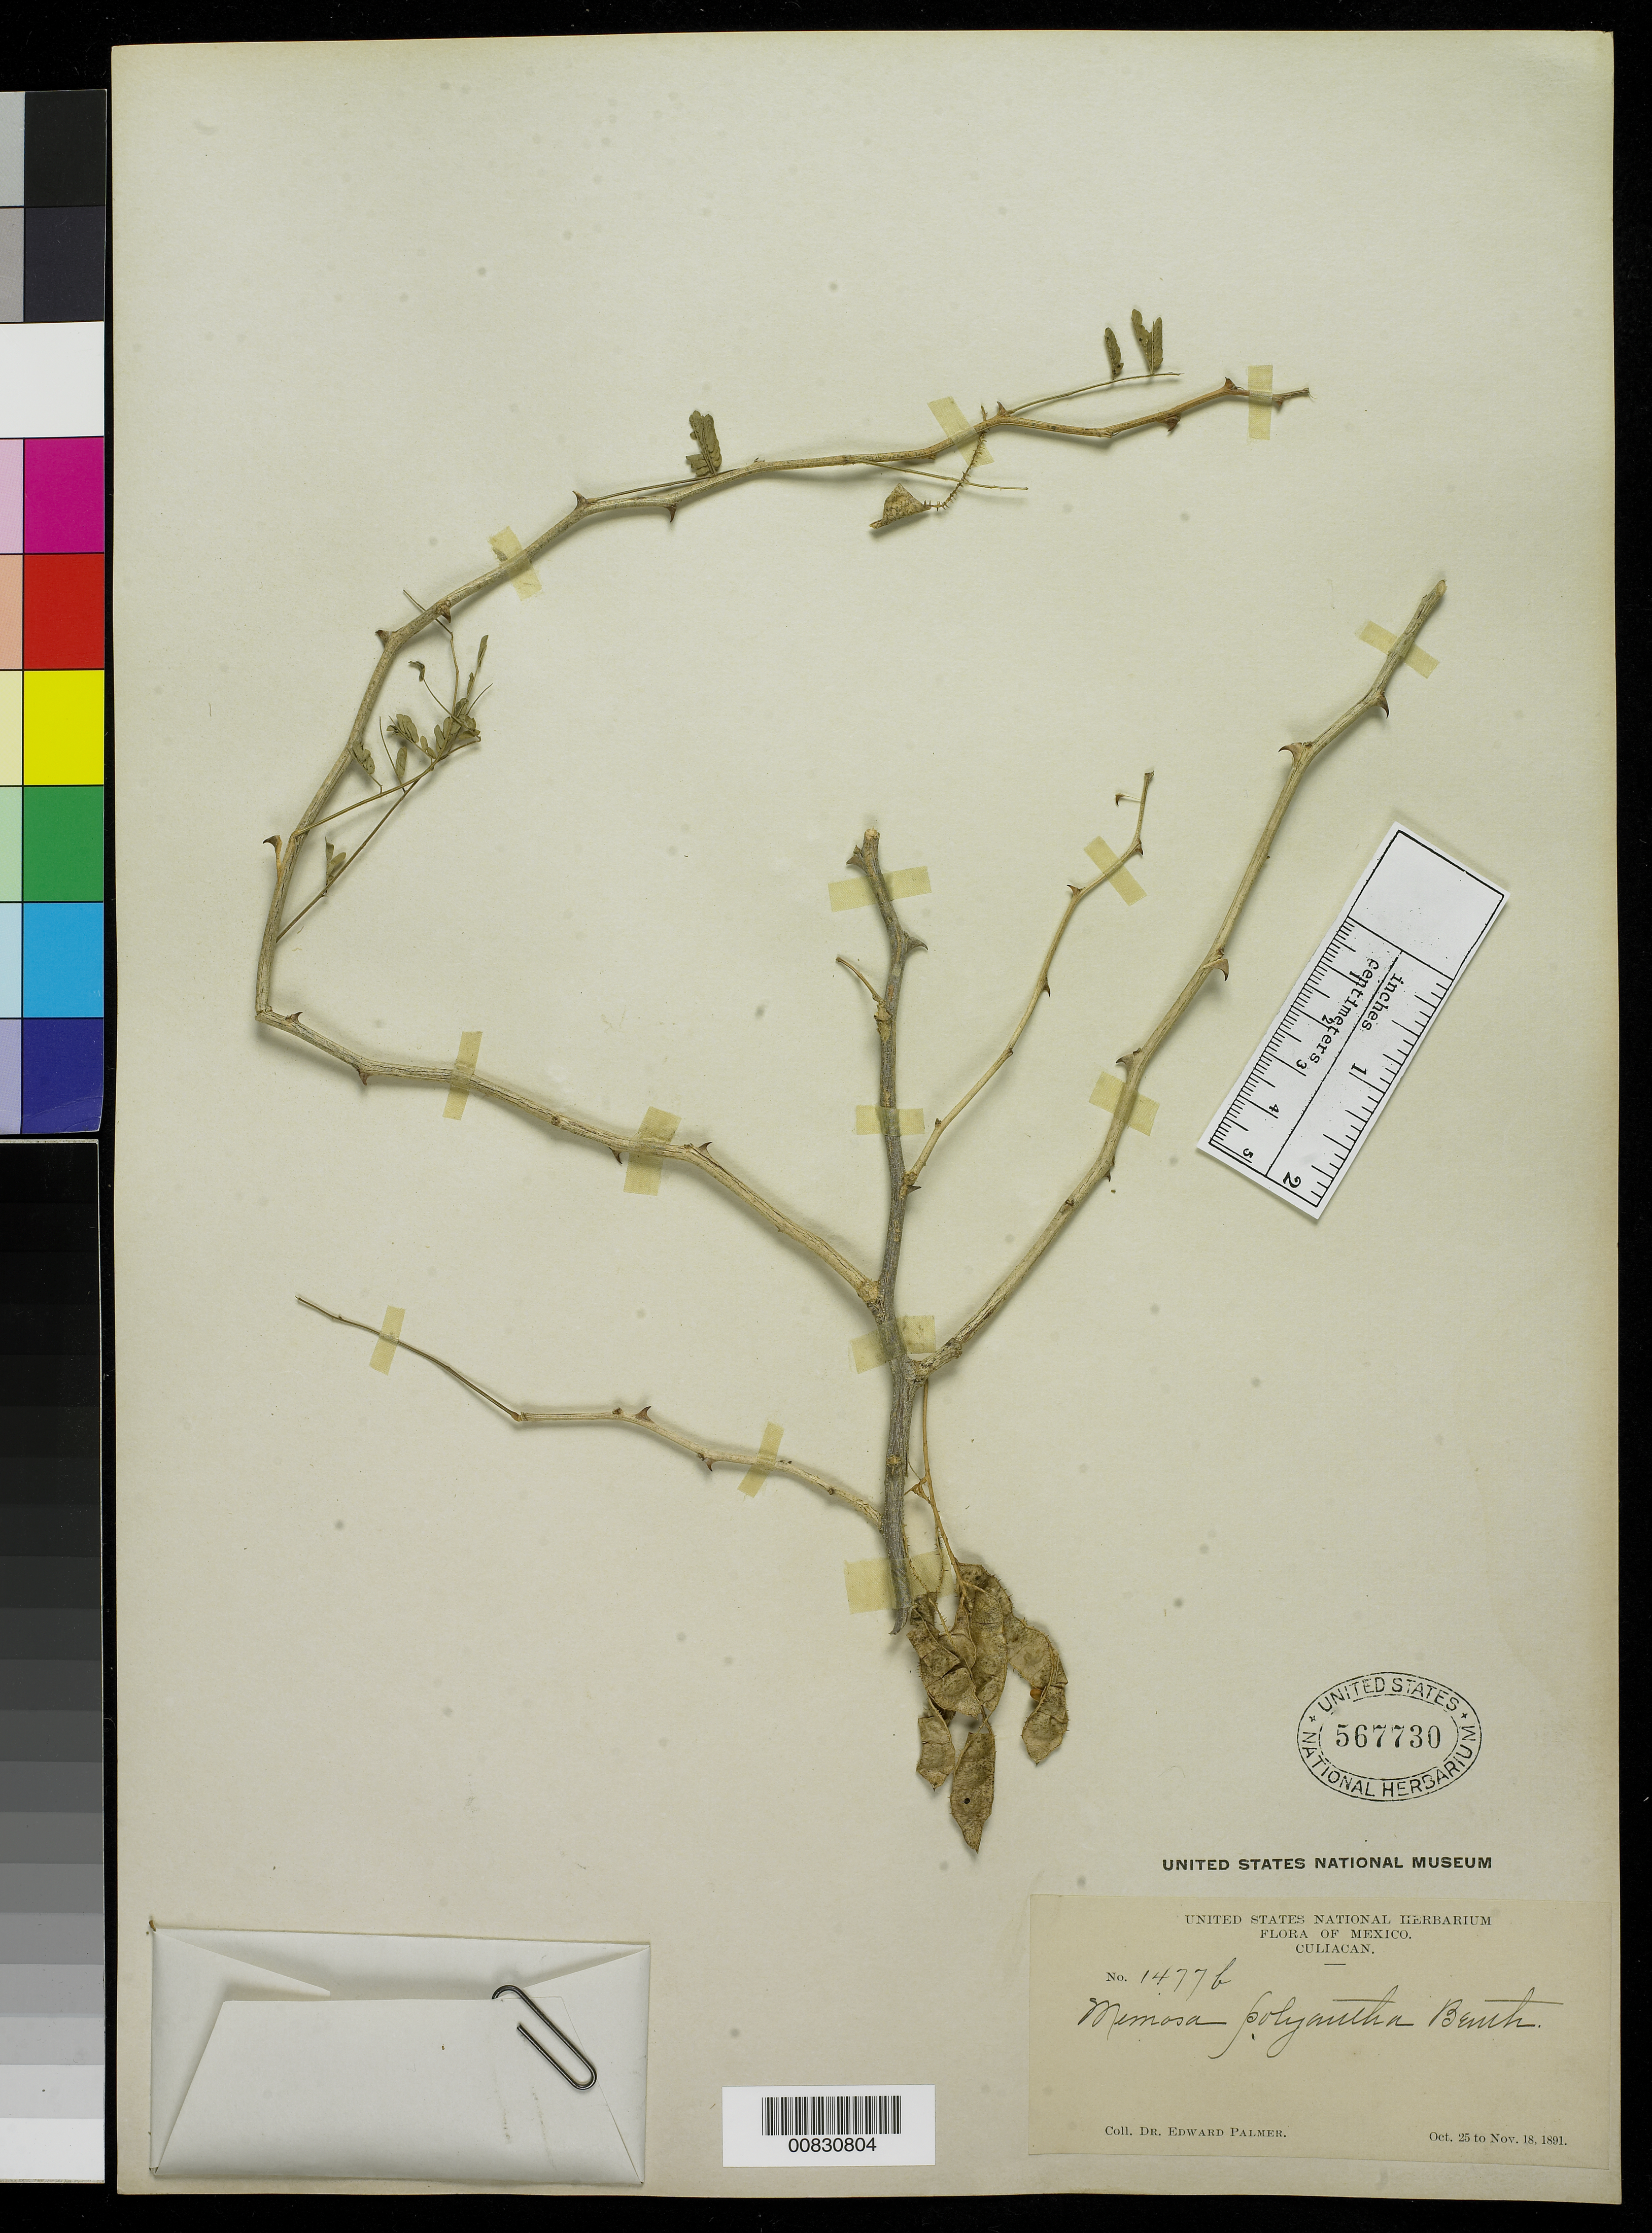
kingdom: Plantae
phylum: Tracheophyta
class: Magnoliopsida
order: Fabales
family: Fabaceae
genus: Mimosa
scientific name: Mimosa polyantha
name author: Benth.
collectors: E. Palmer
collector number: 1477b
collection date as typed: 25 Oct 1891 to 18 Nov 1891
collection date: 1891-10-25/1891-11-18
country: Mexico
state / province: Sinaloa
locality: Culiacan, Sinaloa.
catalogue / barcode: US 567730